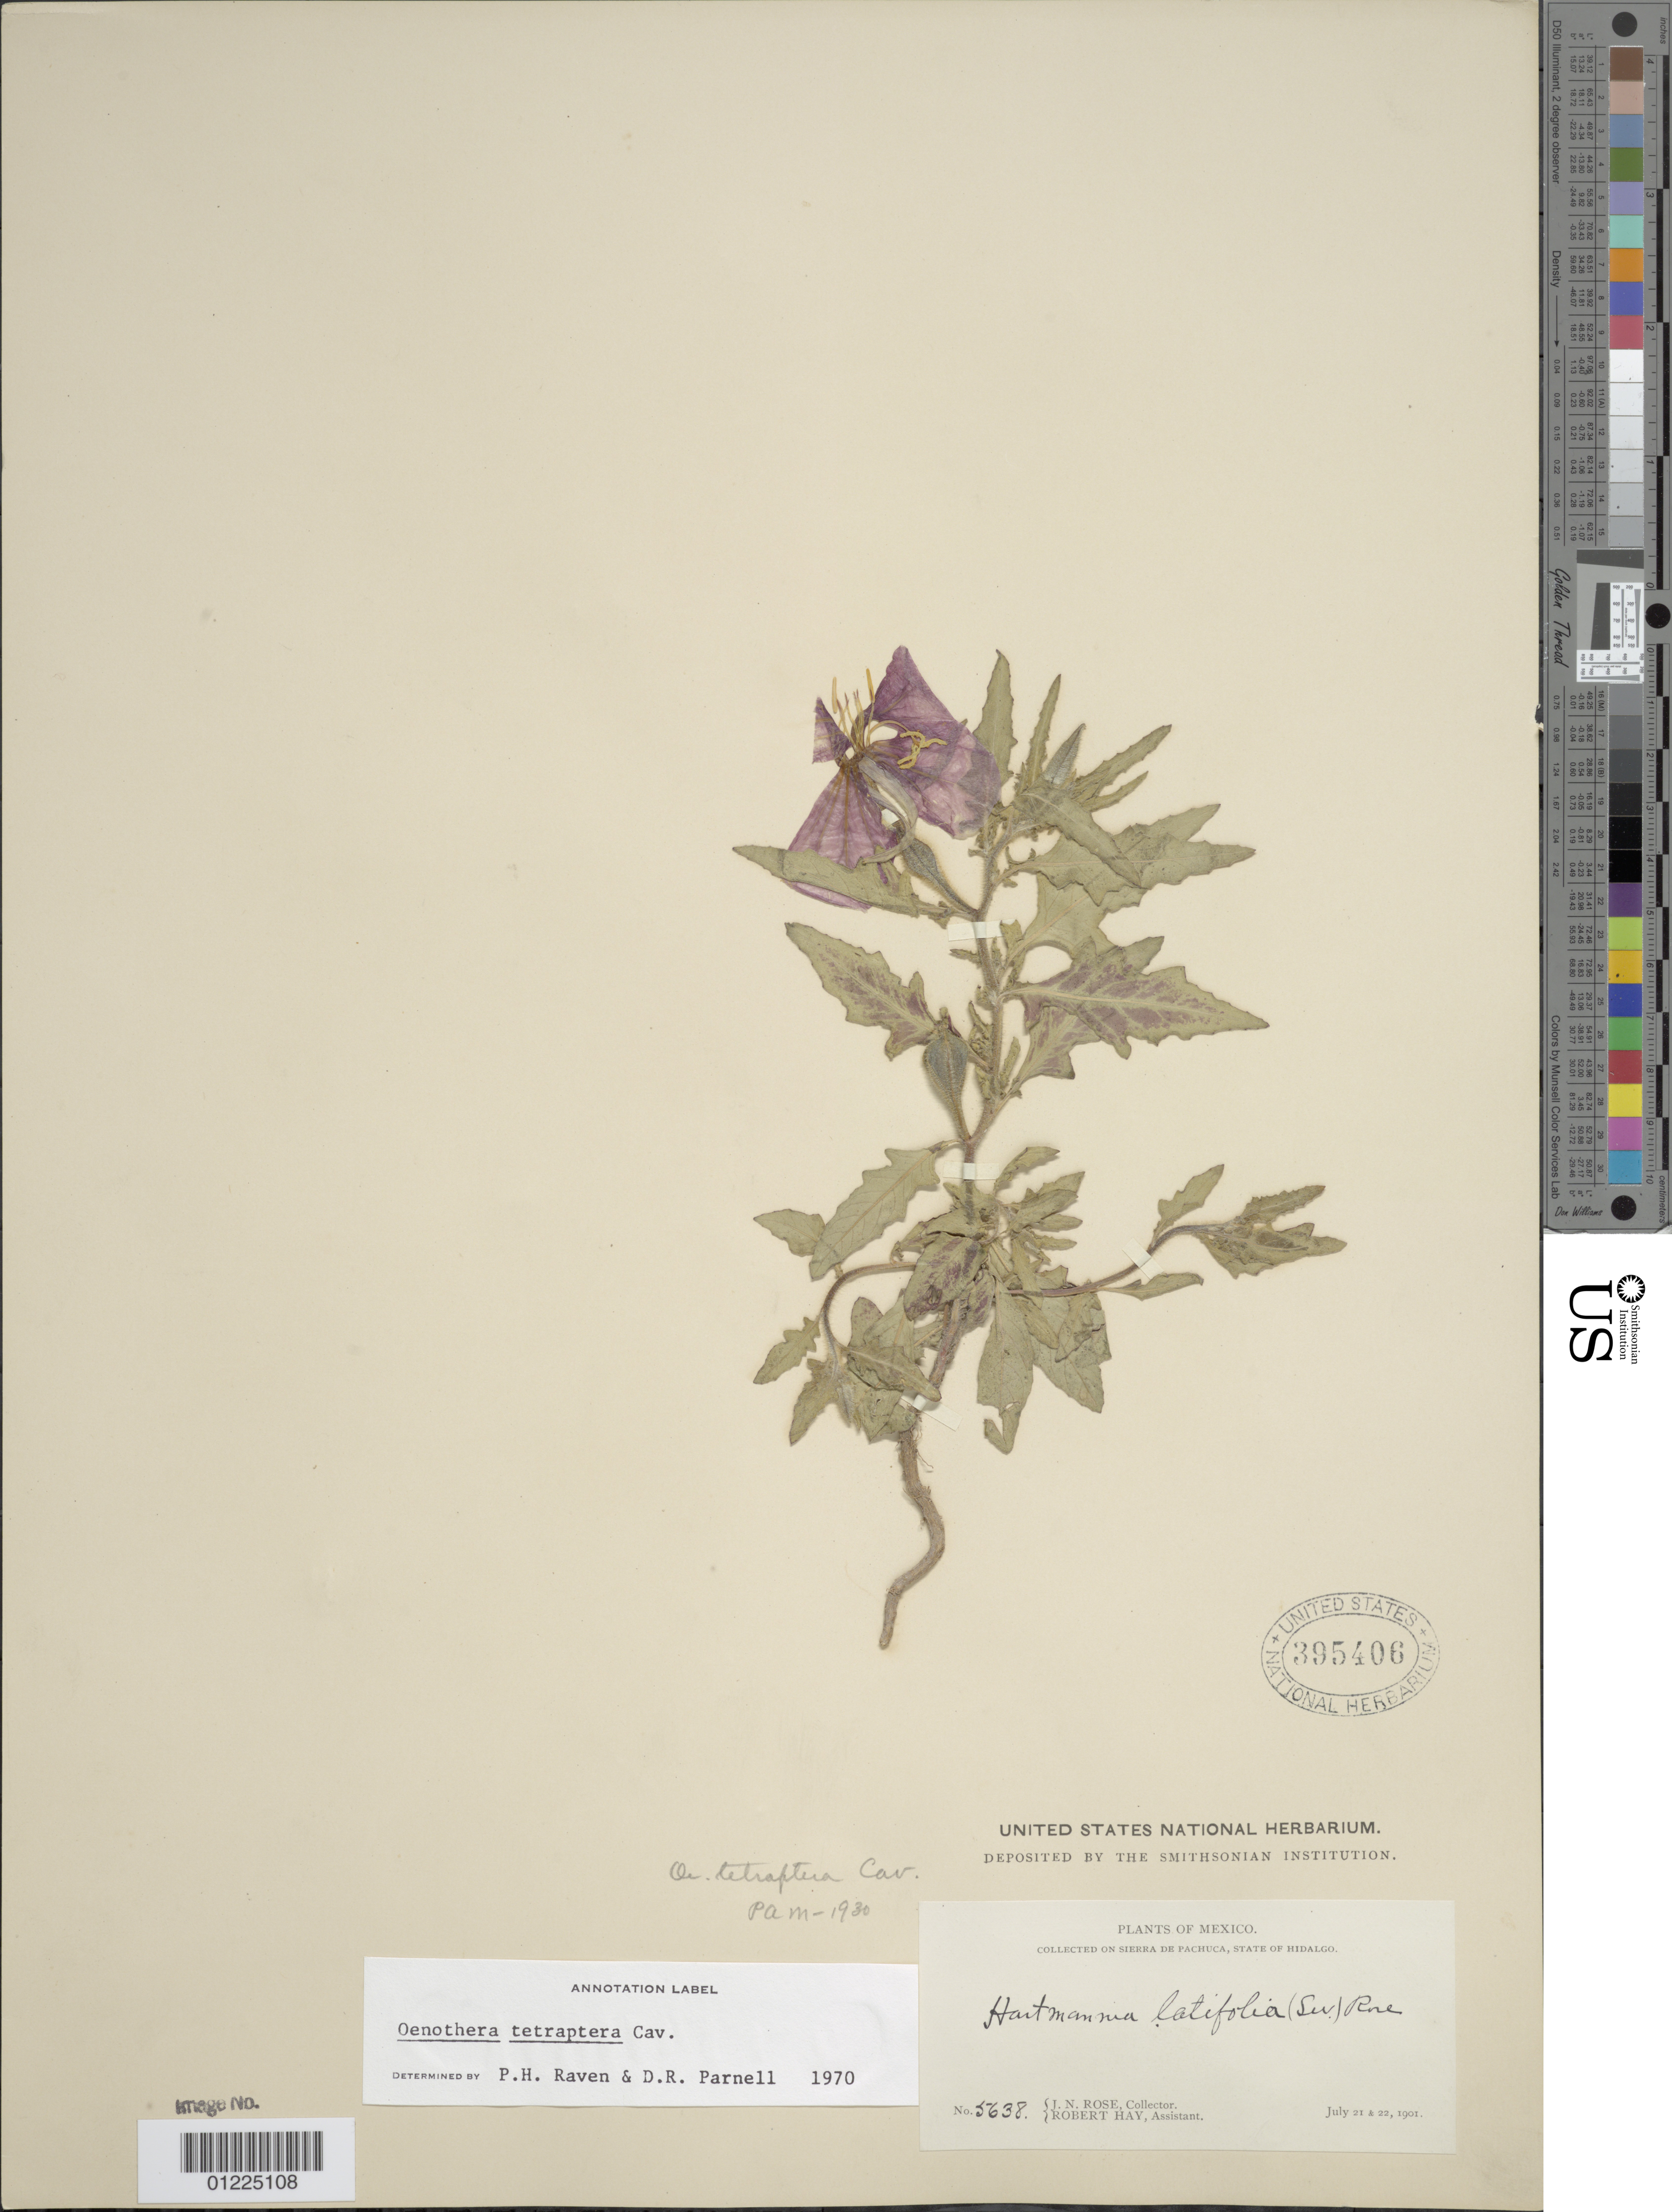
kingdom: Plantae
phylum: Tracheophyta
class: Magnoliopsida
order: Myrtales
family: Onagraceae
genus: Oenothera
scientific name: Oenothera tetraptera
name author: Cav.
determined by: Raven, P. H.; Parnell, D. R.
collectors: J. N. Rose & R. H. Hay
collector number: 5638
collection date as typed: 21 Jul 1901 and 22 Jul 1901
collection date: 1901-07-21,1901-07-22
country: Mexico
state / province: Hidalgo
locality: Sierra de Pachuca.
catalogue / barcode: US 395406